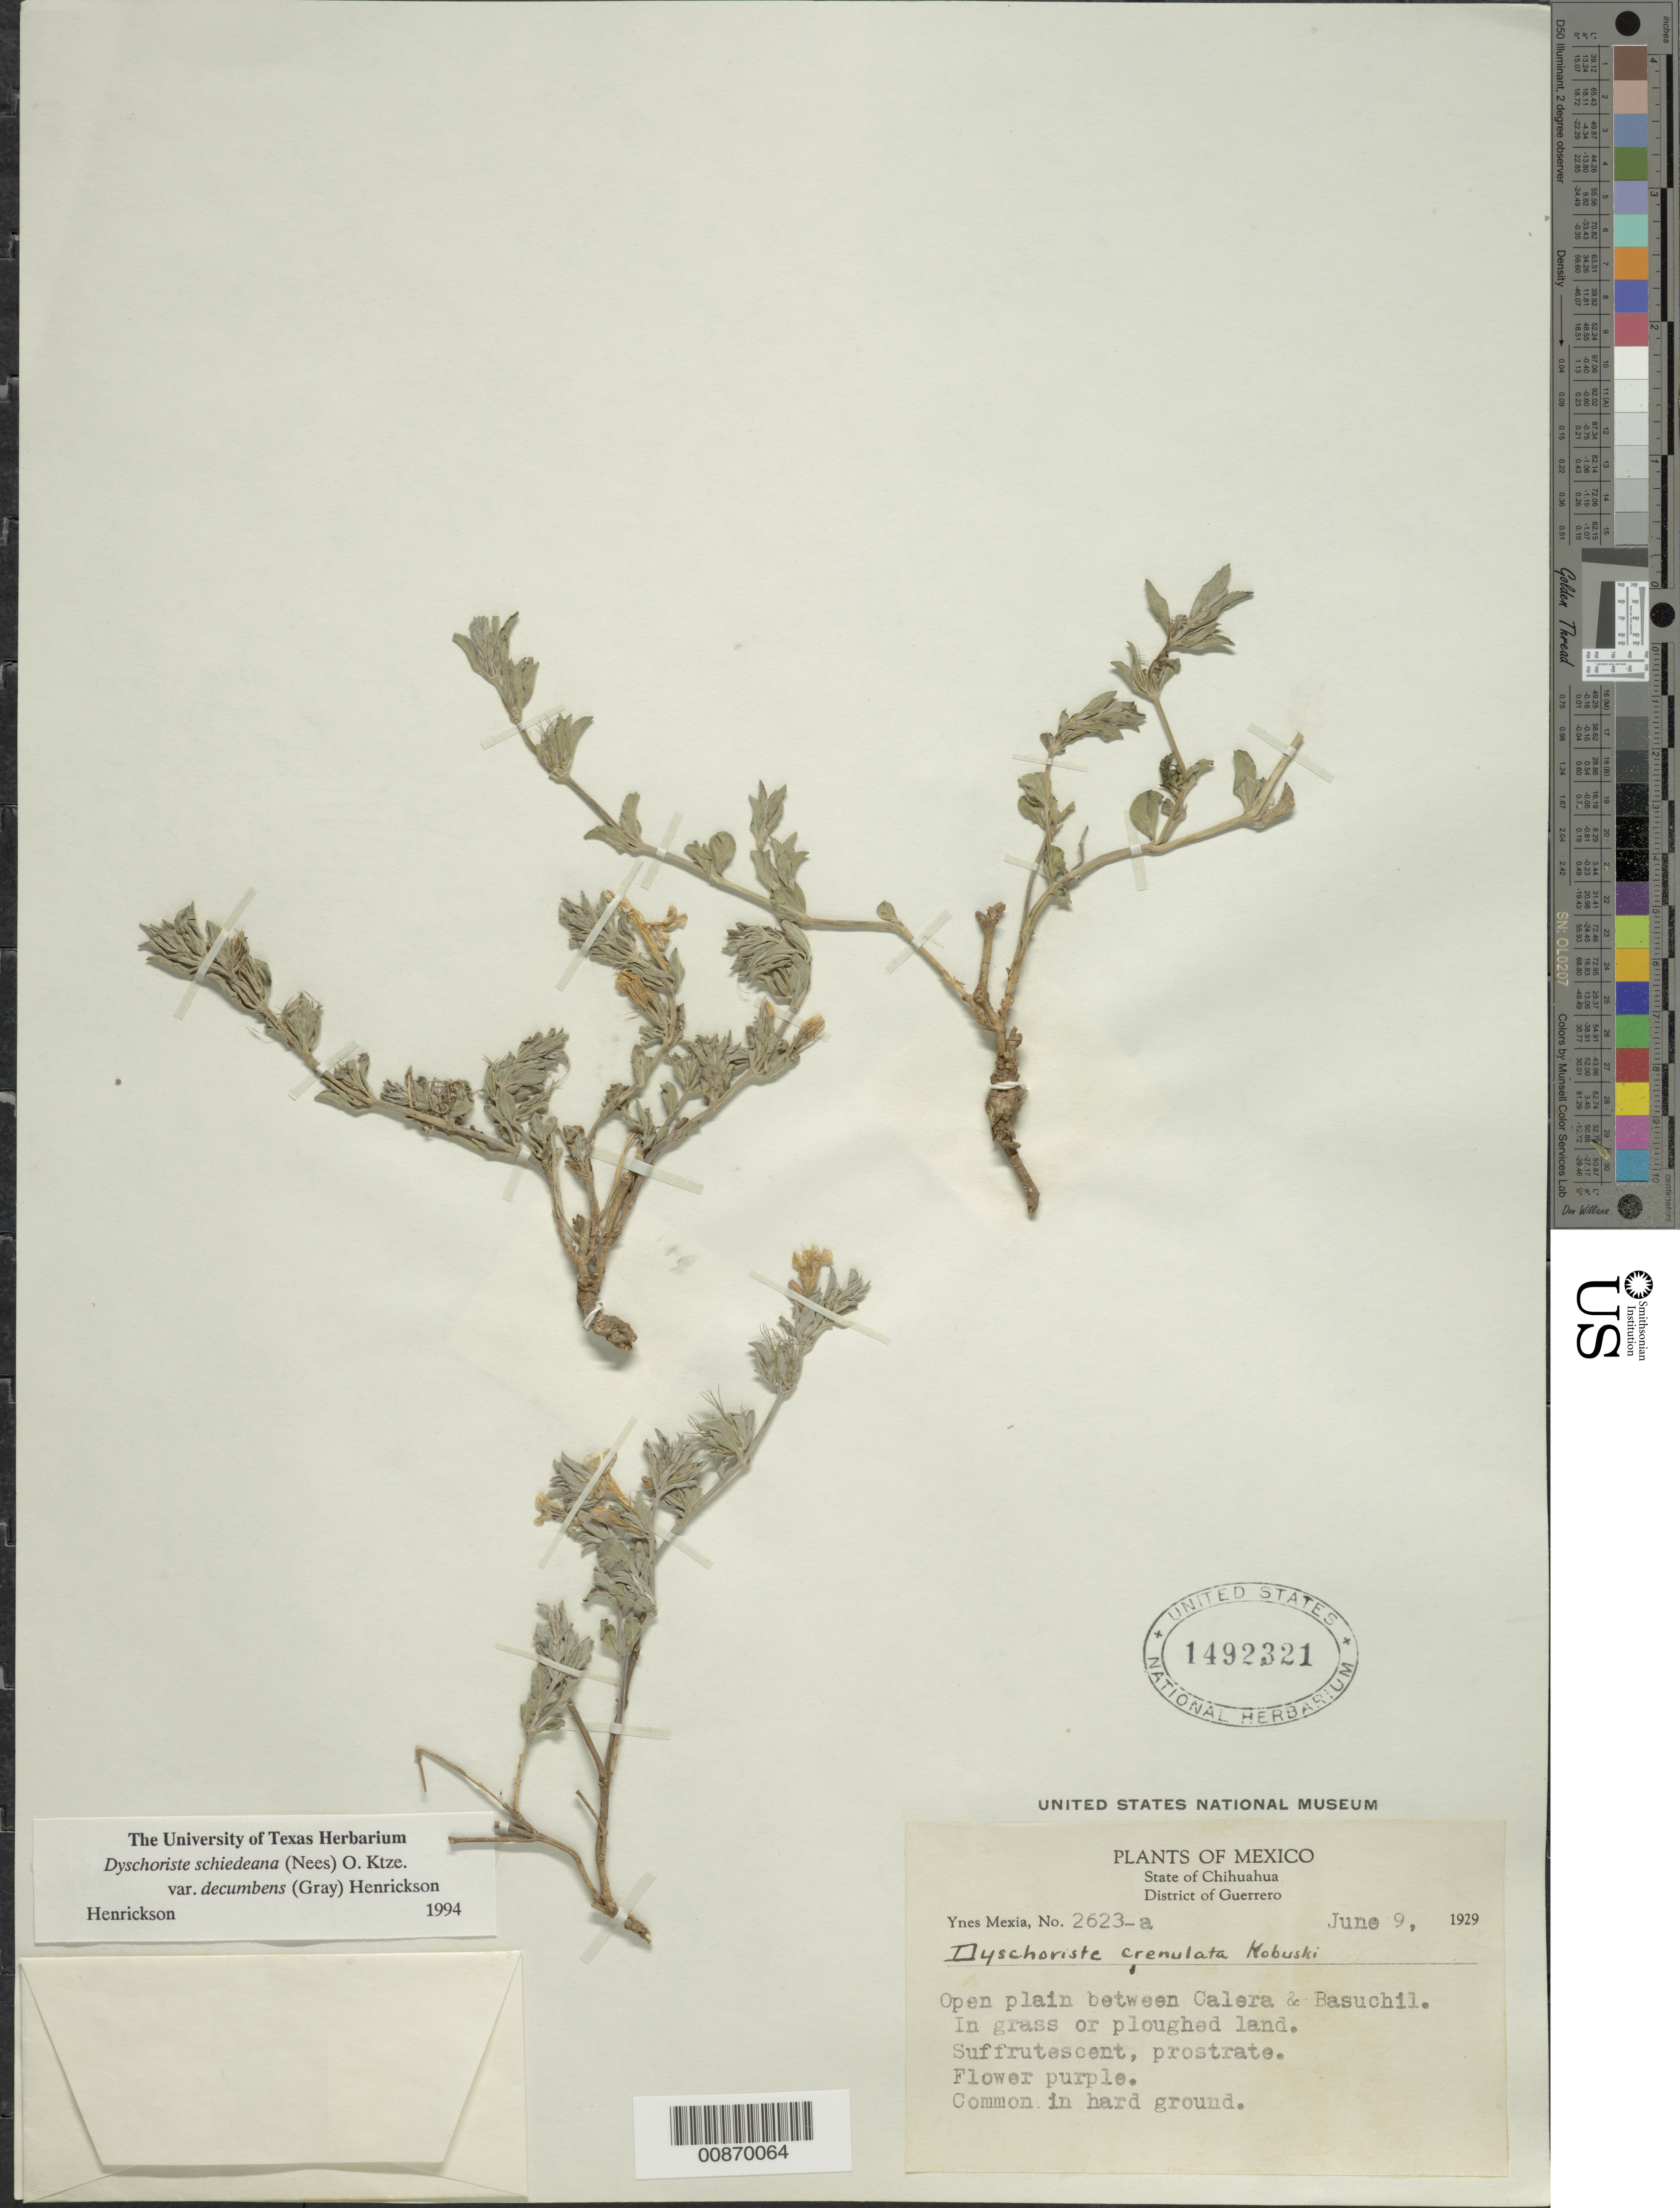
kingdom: Plantae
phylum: Tracheophyta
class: Magnoliopsida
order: Lamiales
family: Acanthaceae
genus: Dyschoriste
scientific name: Dyschoriste schiedeana var. decumbens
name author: (A. Gray) Henrickson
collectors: Y. Mexia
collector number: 2623-a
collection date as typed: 09 Jun 1929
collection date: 1929-06-09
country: Mexico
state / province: Chihuahua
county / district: Guerrero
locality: Open plain between Calera and Basuchil.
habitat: In grass or ploughed land.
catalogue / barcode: US 1492321